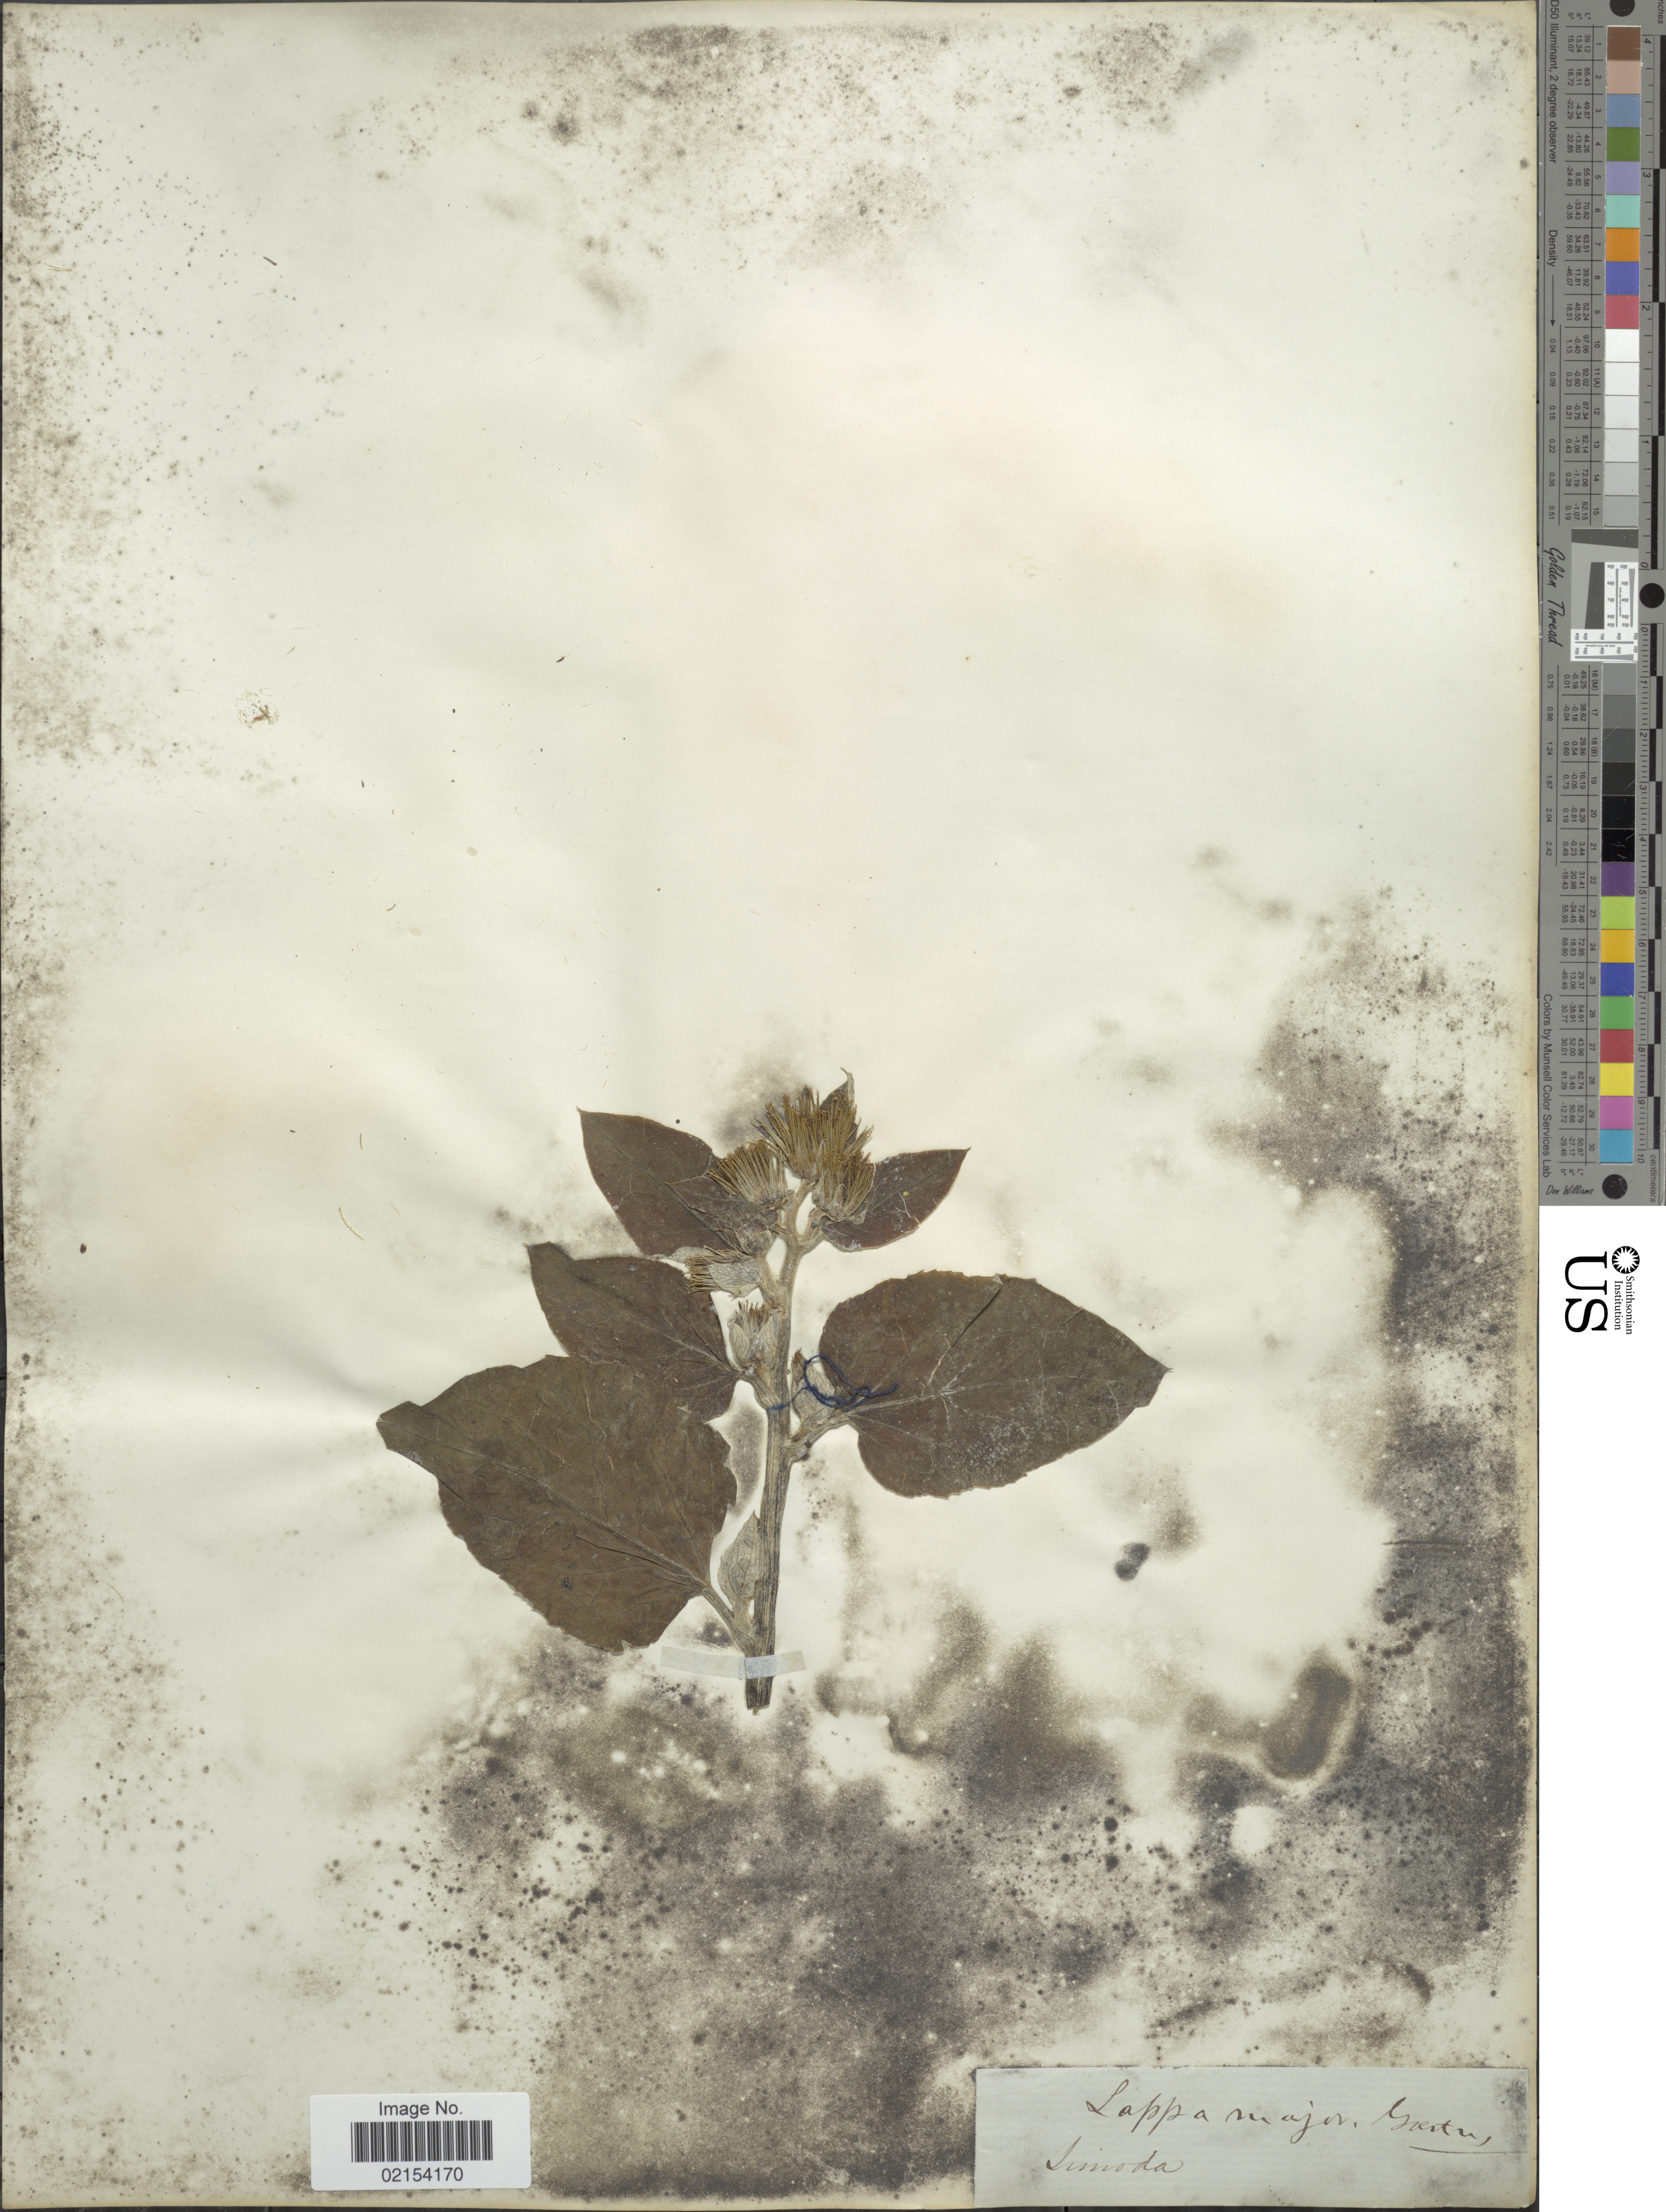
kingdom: Plantae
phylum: Tracheophyta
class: Magnoliopsida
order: Asterales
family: Asteraceae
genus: Arctium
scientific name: Arctium lappa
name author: L.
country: Japan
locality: Simoda